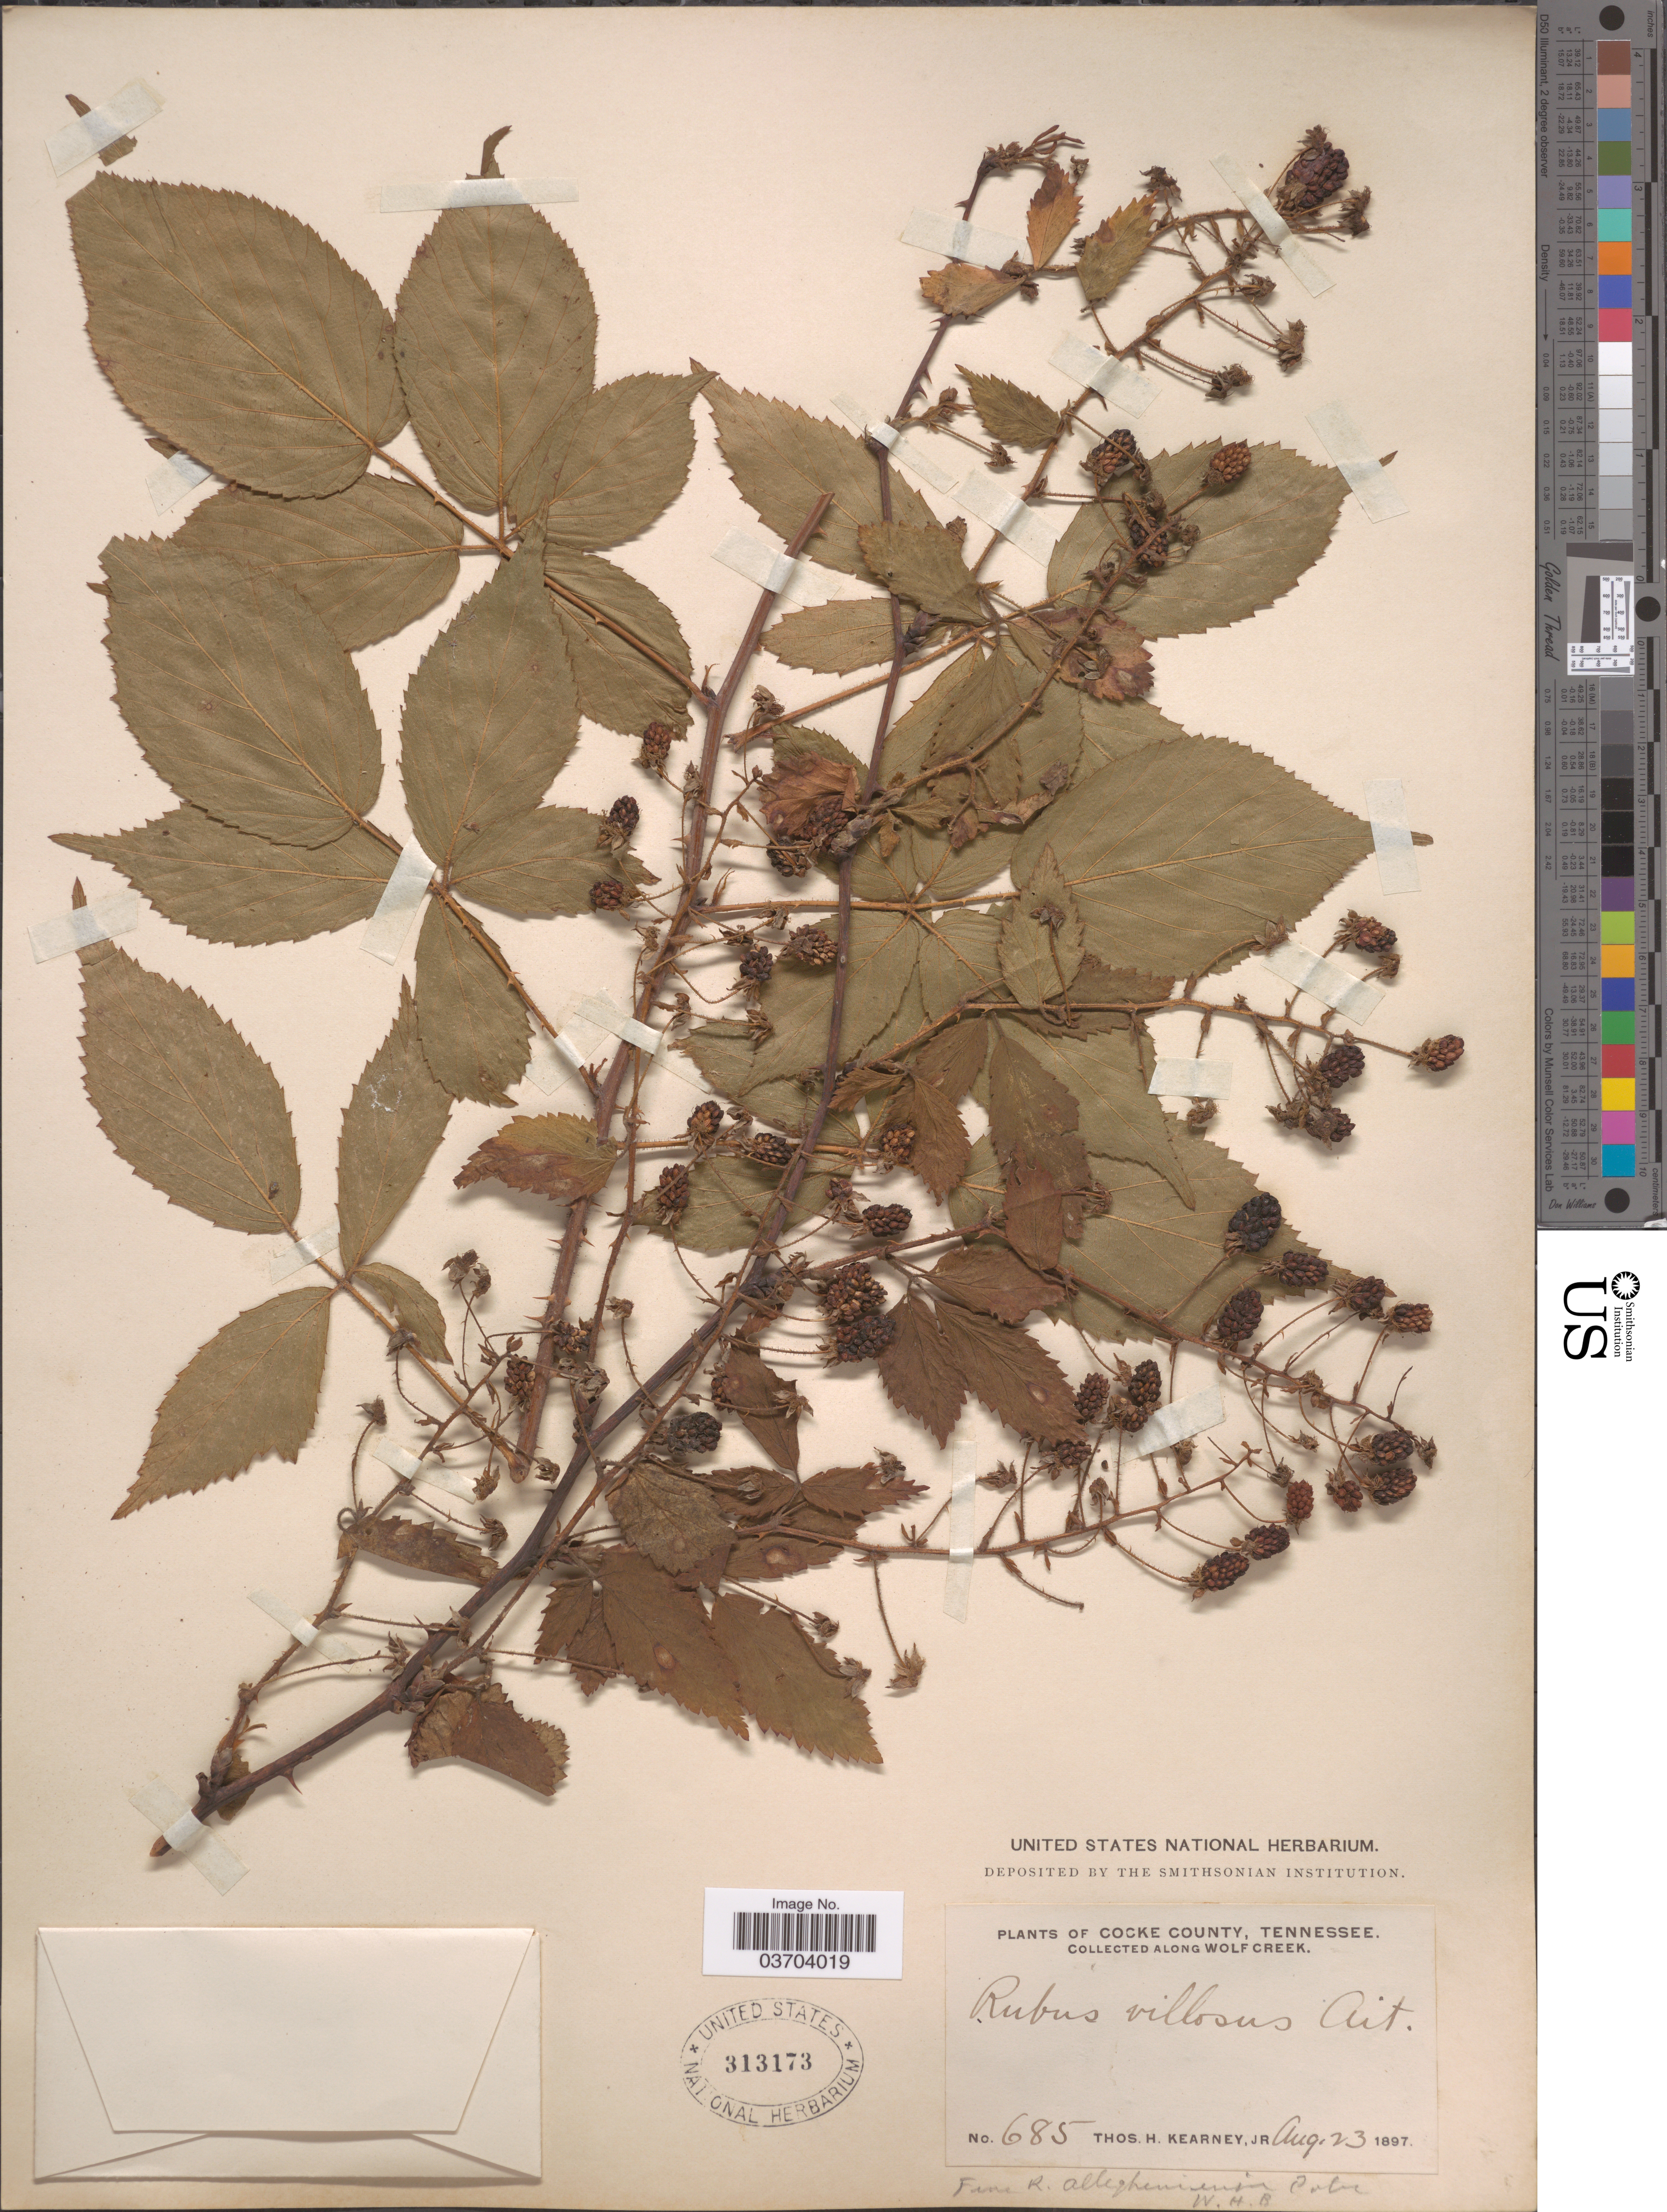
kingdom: Plantae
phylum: Tracheophyta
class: Magnoliopsida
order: Rosales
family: Rosaceae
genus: Rubus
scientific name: Rubus allegheniensis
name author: Porter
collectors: T. H. Kearney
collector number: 685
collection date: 1897-08-23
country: United States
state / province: Tennessee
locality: Cocke County. Along Wolf Creek.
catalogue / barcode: US 313173